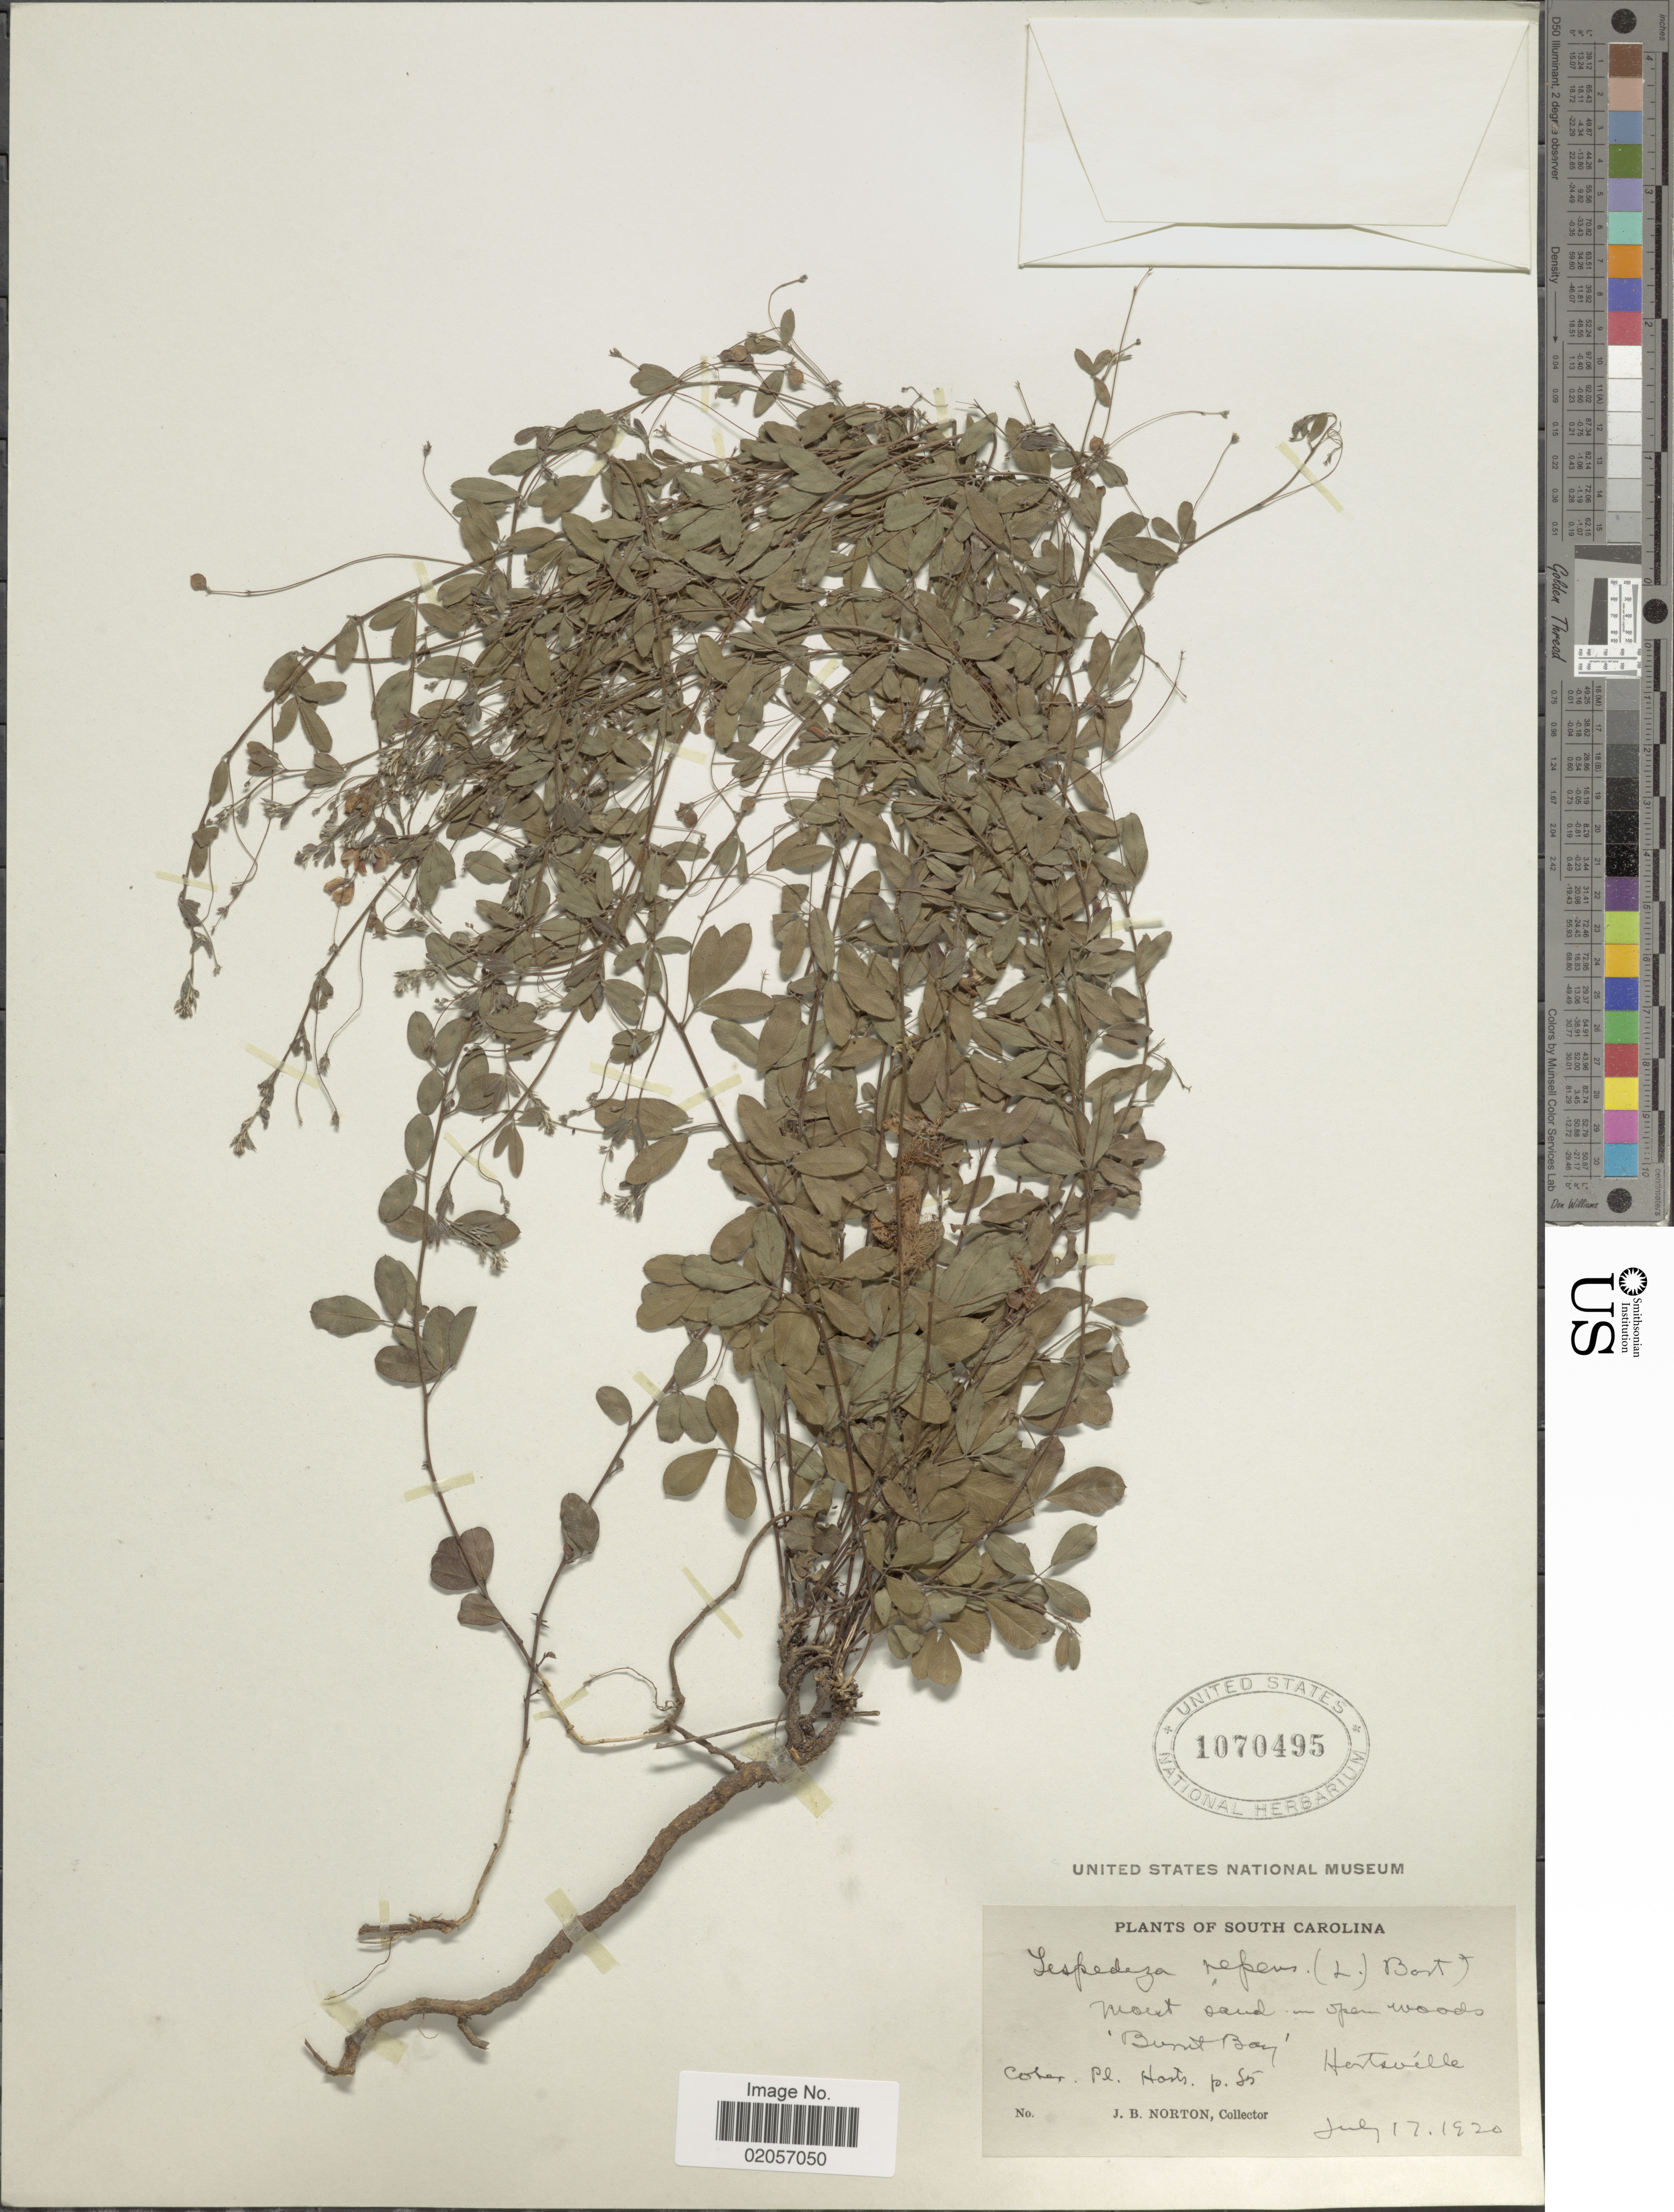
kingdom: Plantae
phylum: Tracheophyta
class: Magnoliopsida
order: Fabales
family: Fabaceae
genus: Lespedeza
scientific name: Lespedeza repens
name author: (L.) W.P.C. Barton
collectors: J. B. Norton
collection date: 1920-07-17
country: United States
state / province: South Carolina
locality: Burnt Bay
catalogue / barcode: US 1070495